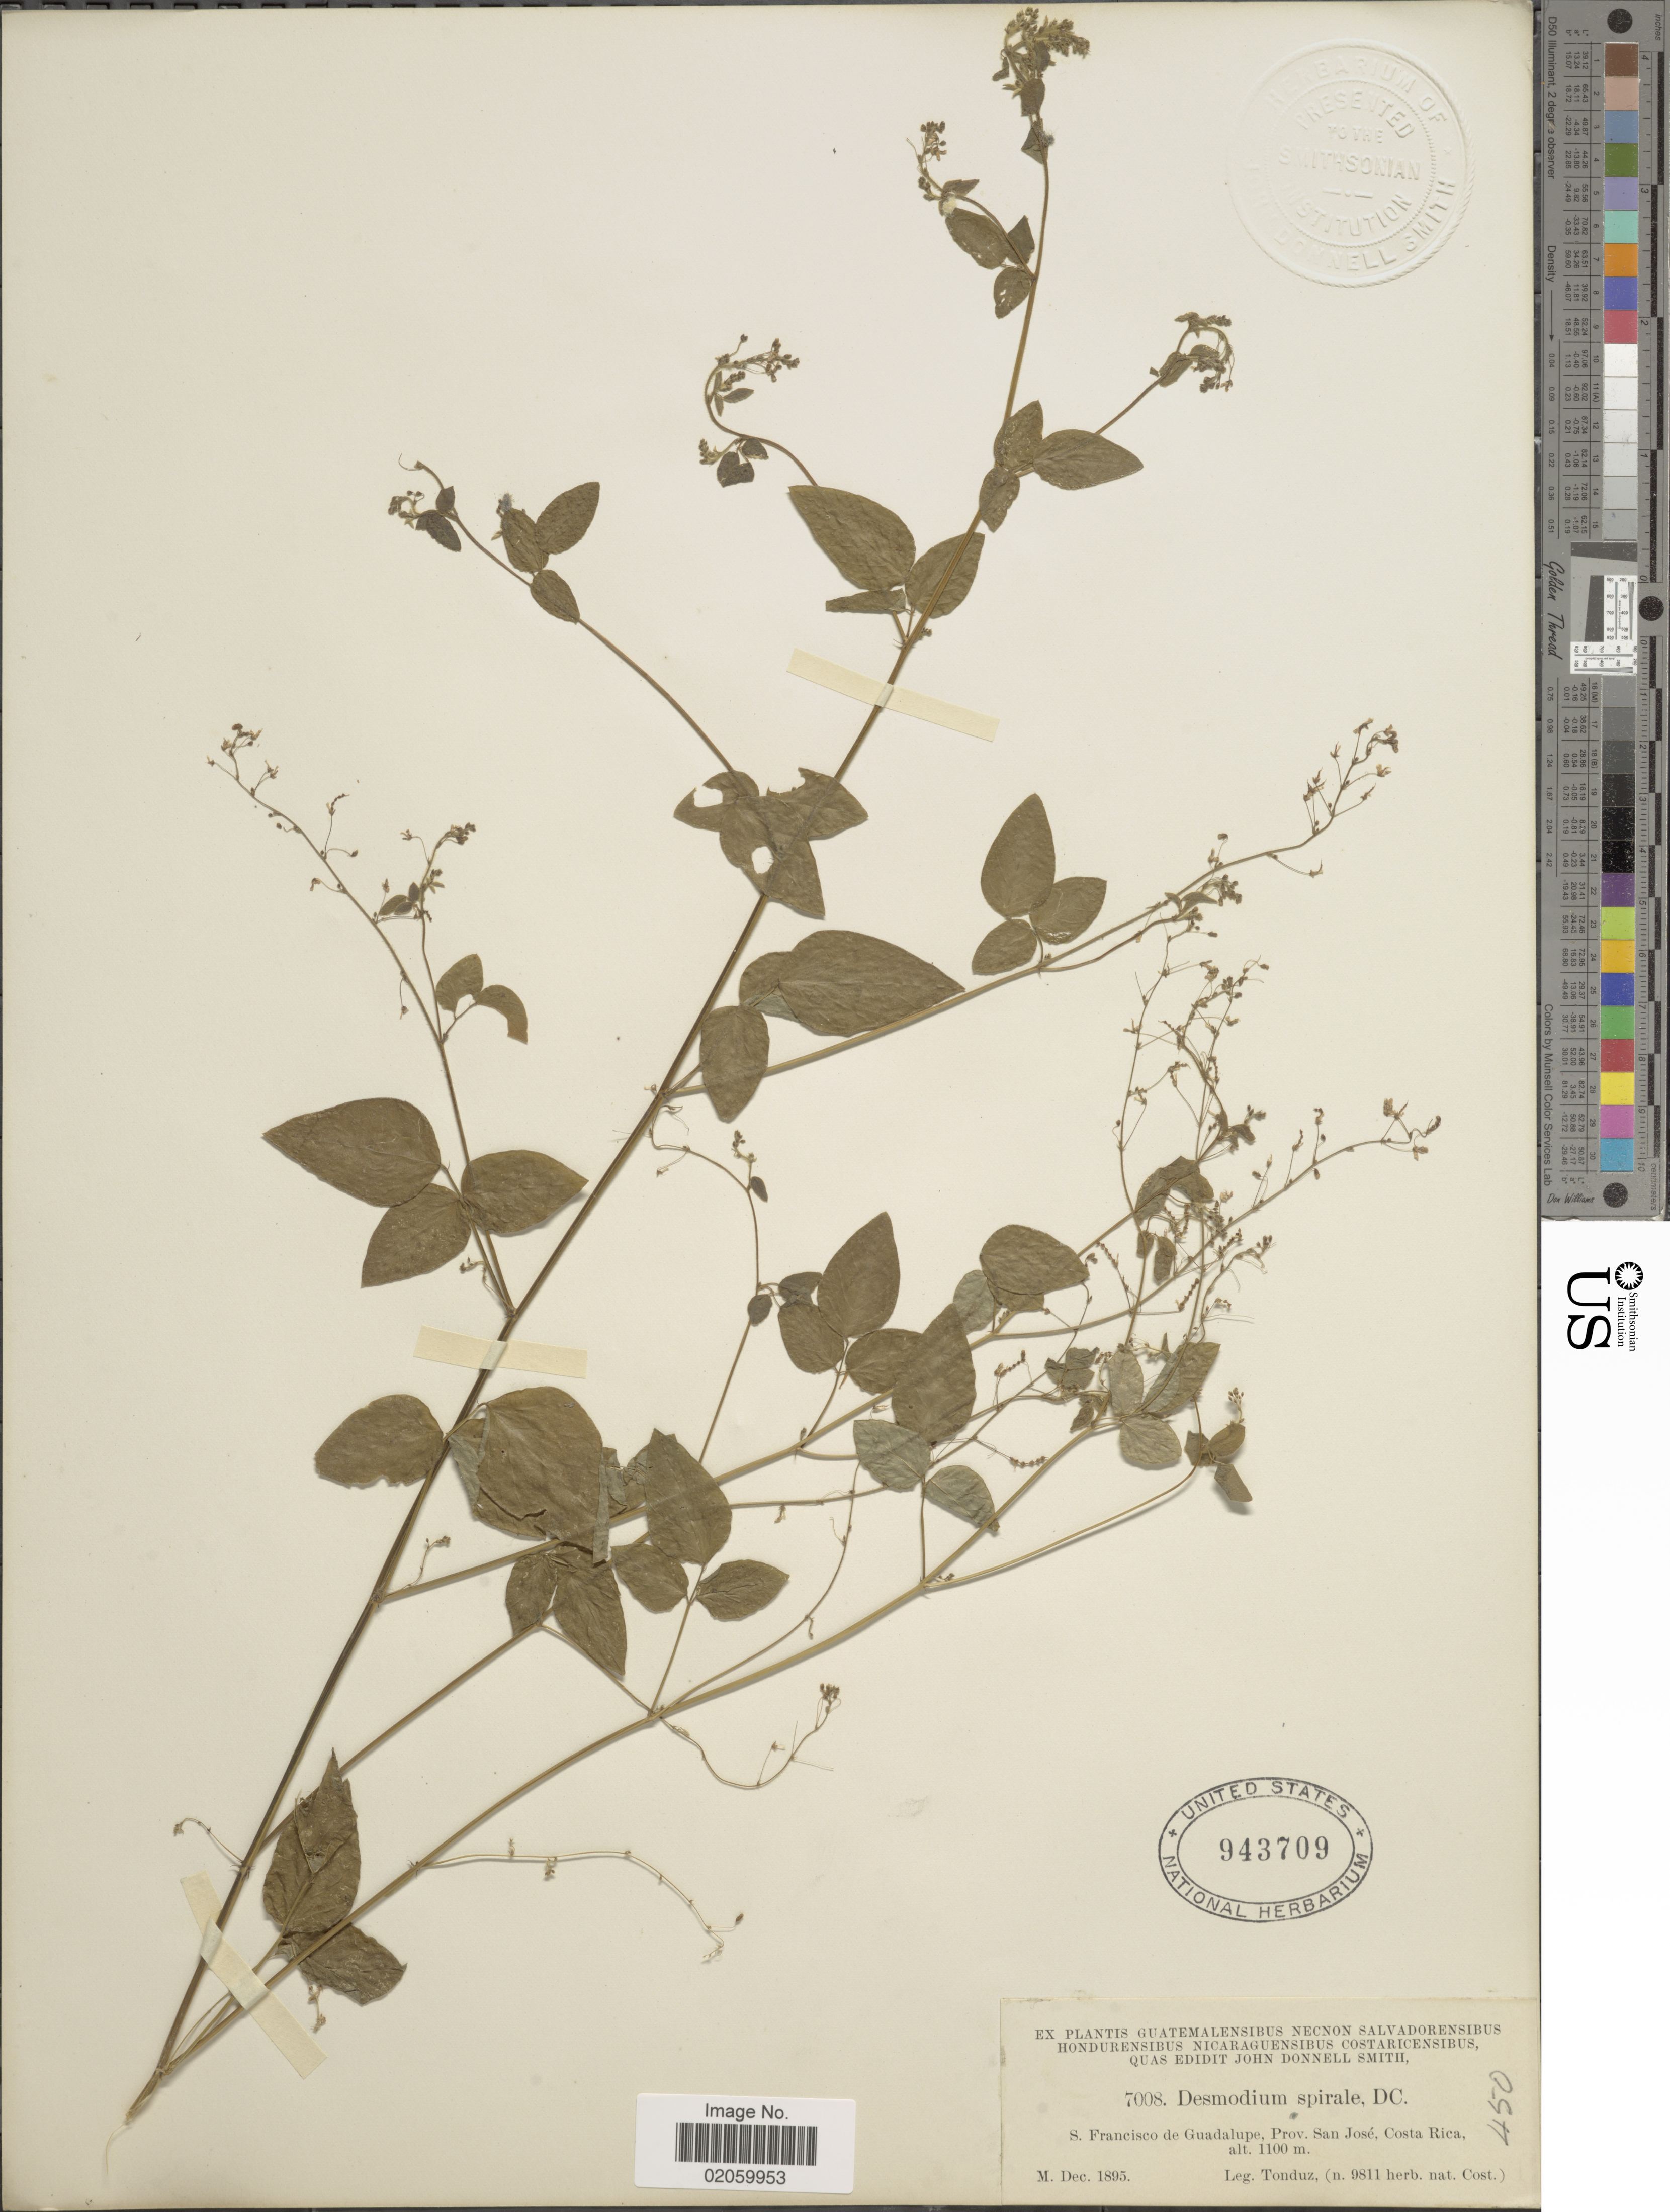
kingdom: Plantae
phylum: Tracheophyta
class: Magnoliopsida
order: Fabales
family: Fabaceae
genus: Desmodium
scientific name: Desmodium procumbens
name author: (Mill.) Hitchc.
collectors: A. Tonduz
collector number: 7008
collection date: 1895-12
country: Costa Rica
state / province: San José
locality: S. Francisco de Guadalalupe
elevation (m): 1100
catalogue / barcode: US 943709